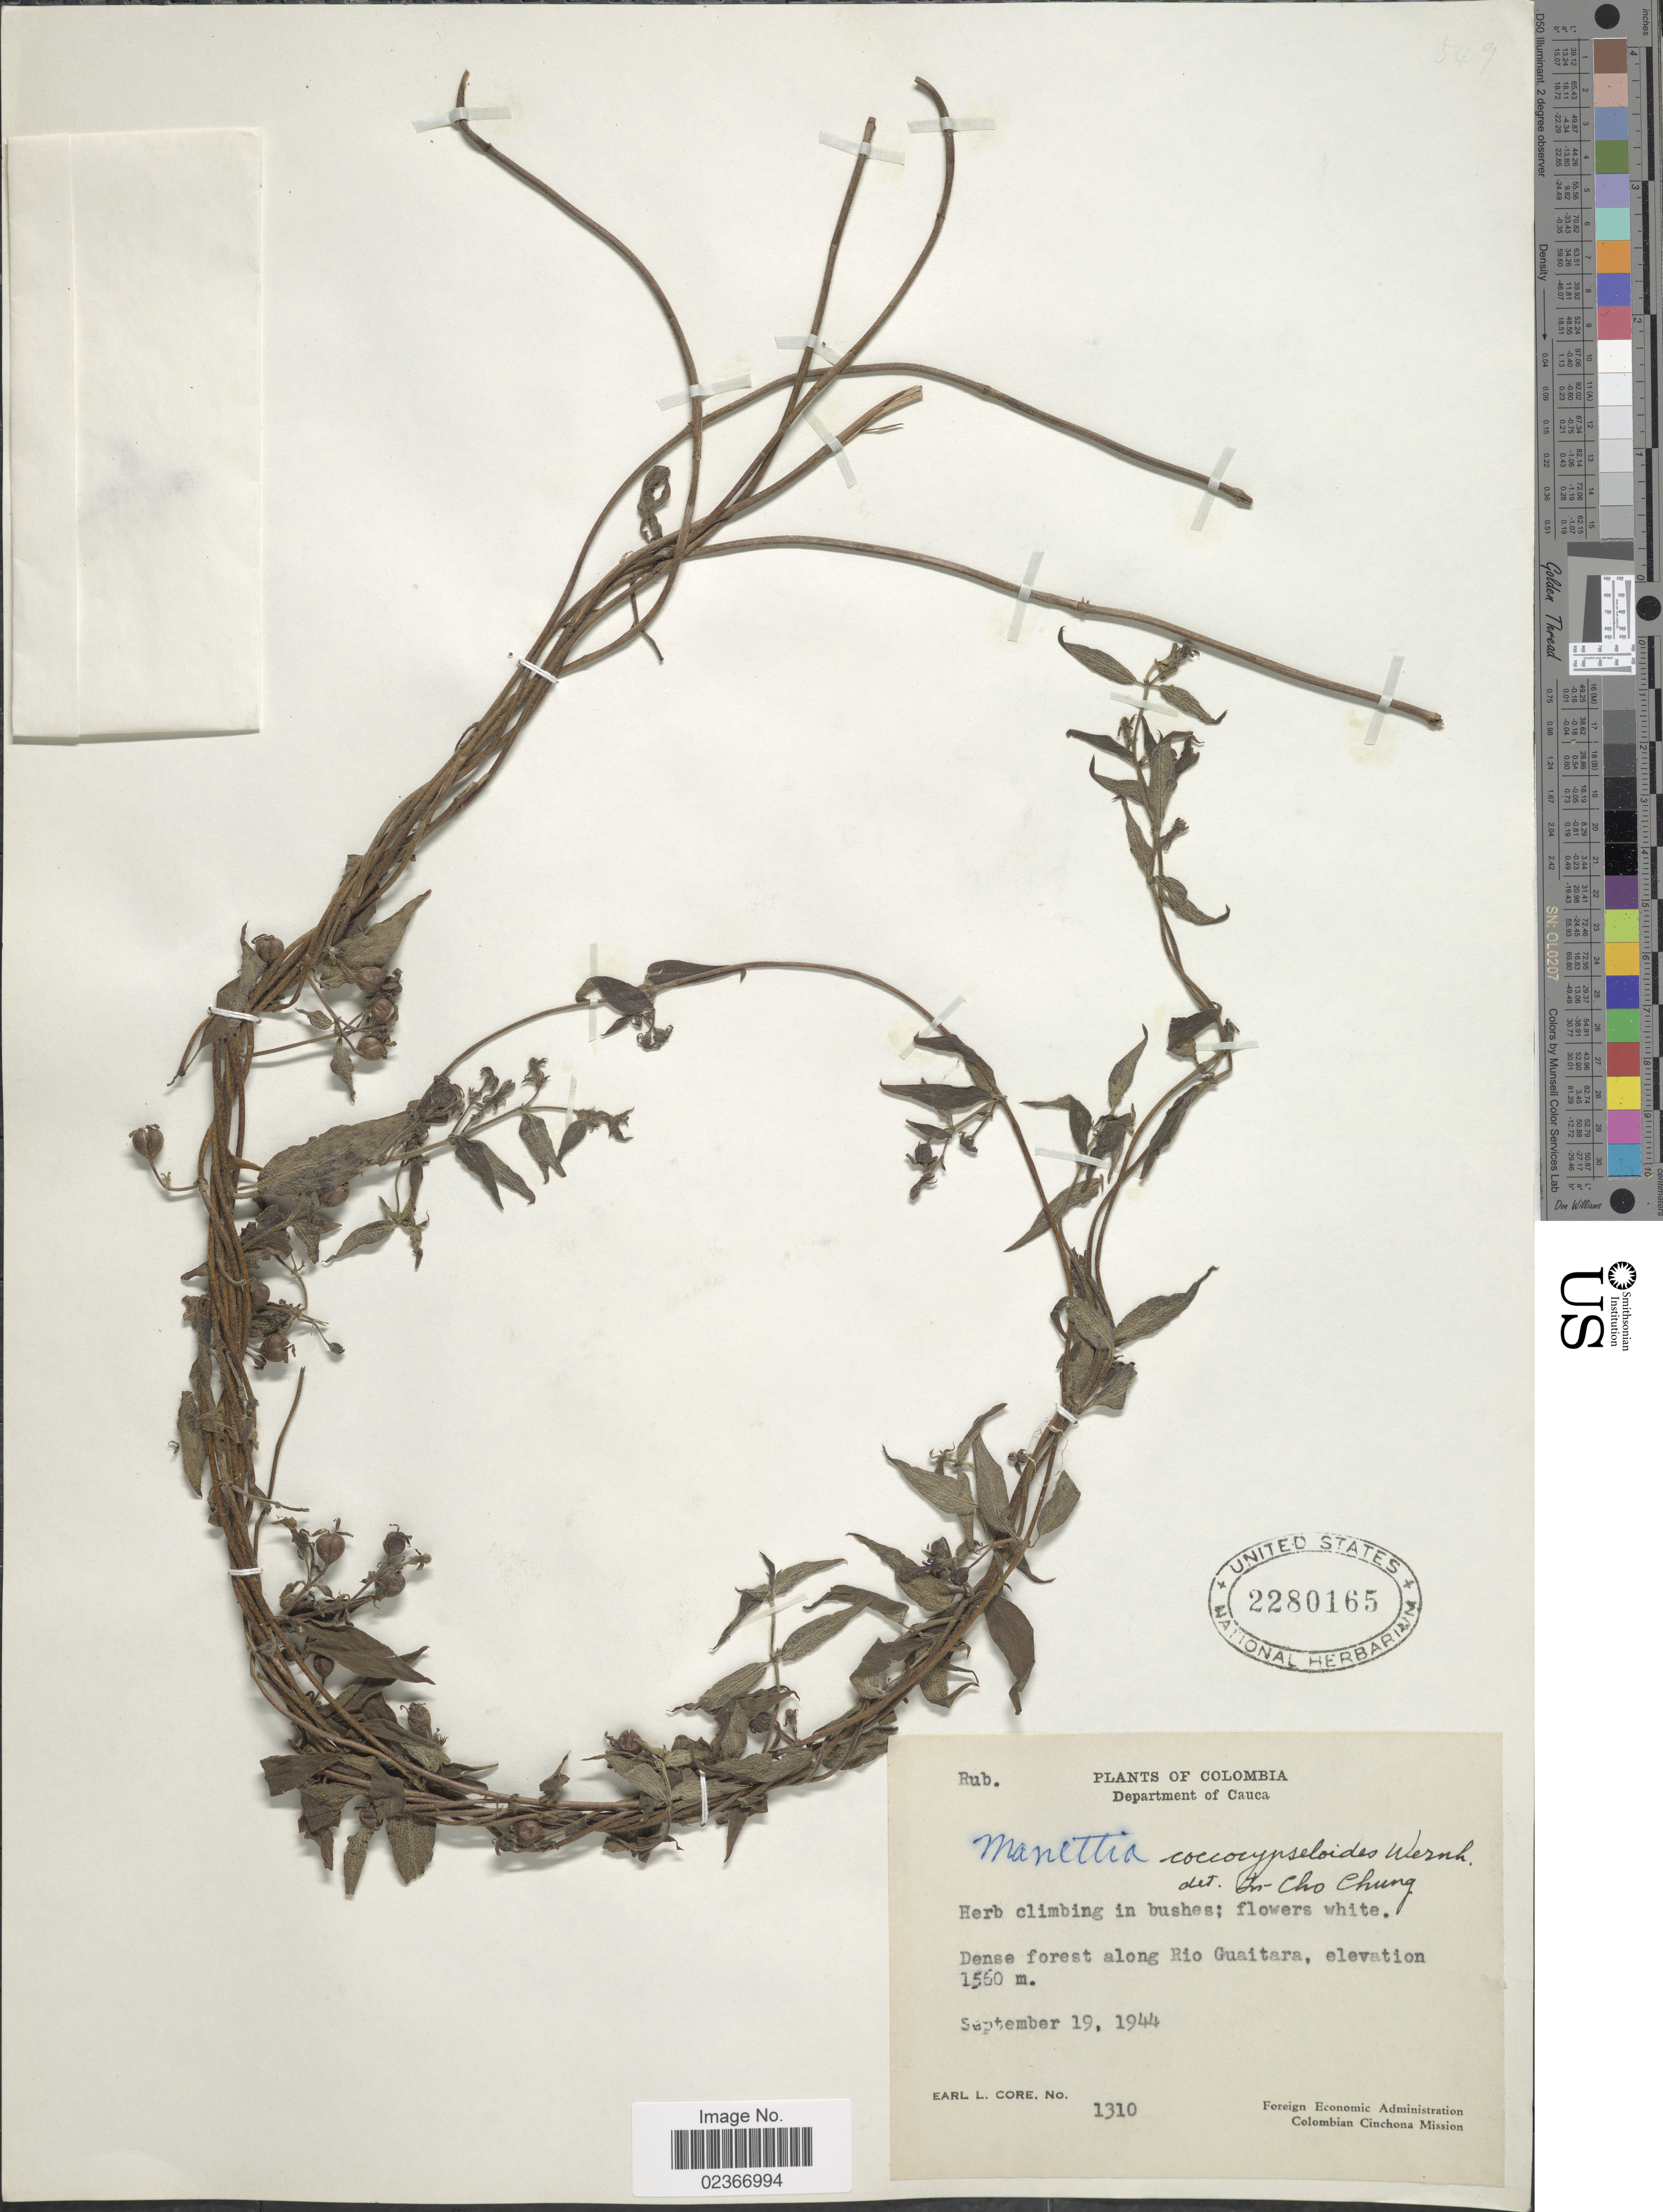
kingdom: Plantae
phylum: Tracheophyta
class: Magnoliopsida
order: Gentianales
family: Rubiaceae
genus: Manettia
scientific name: Manettia coccocypseloides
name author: Wernham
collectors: E. L. Core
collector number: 1310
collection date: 1944-09-19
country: Colombia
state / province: Cauca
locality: Department of Cauca. Dense forest along Rio Guaitara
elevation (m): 1560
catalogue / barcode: US 2280165